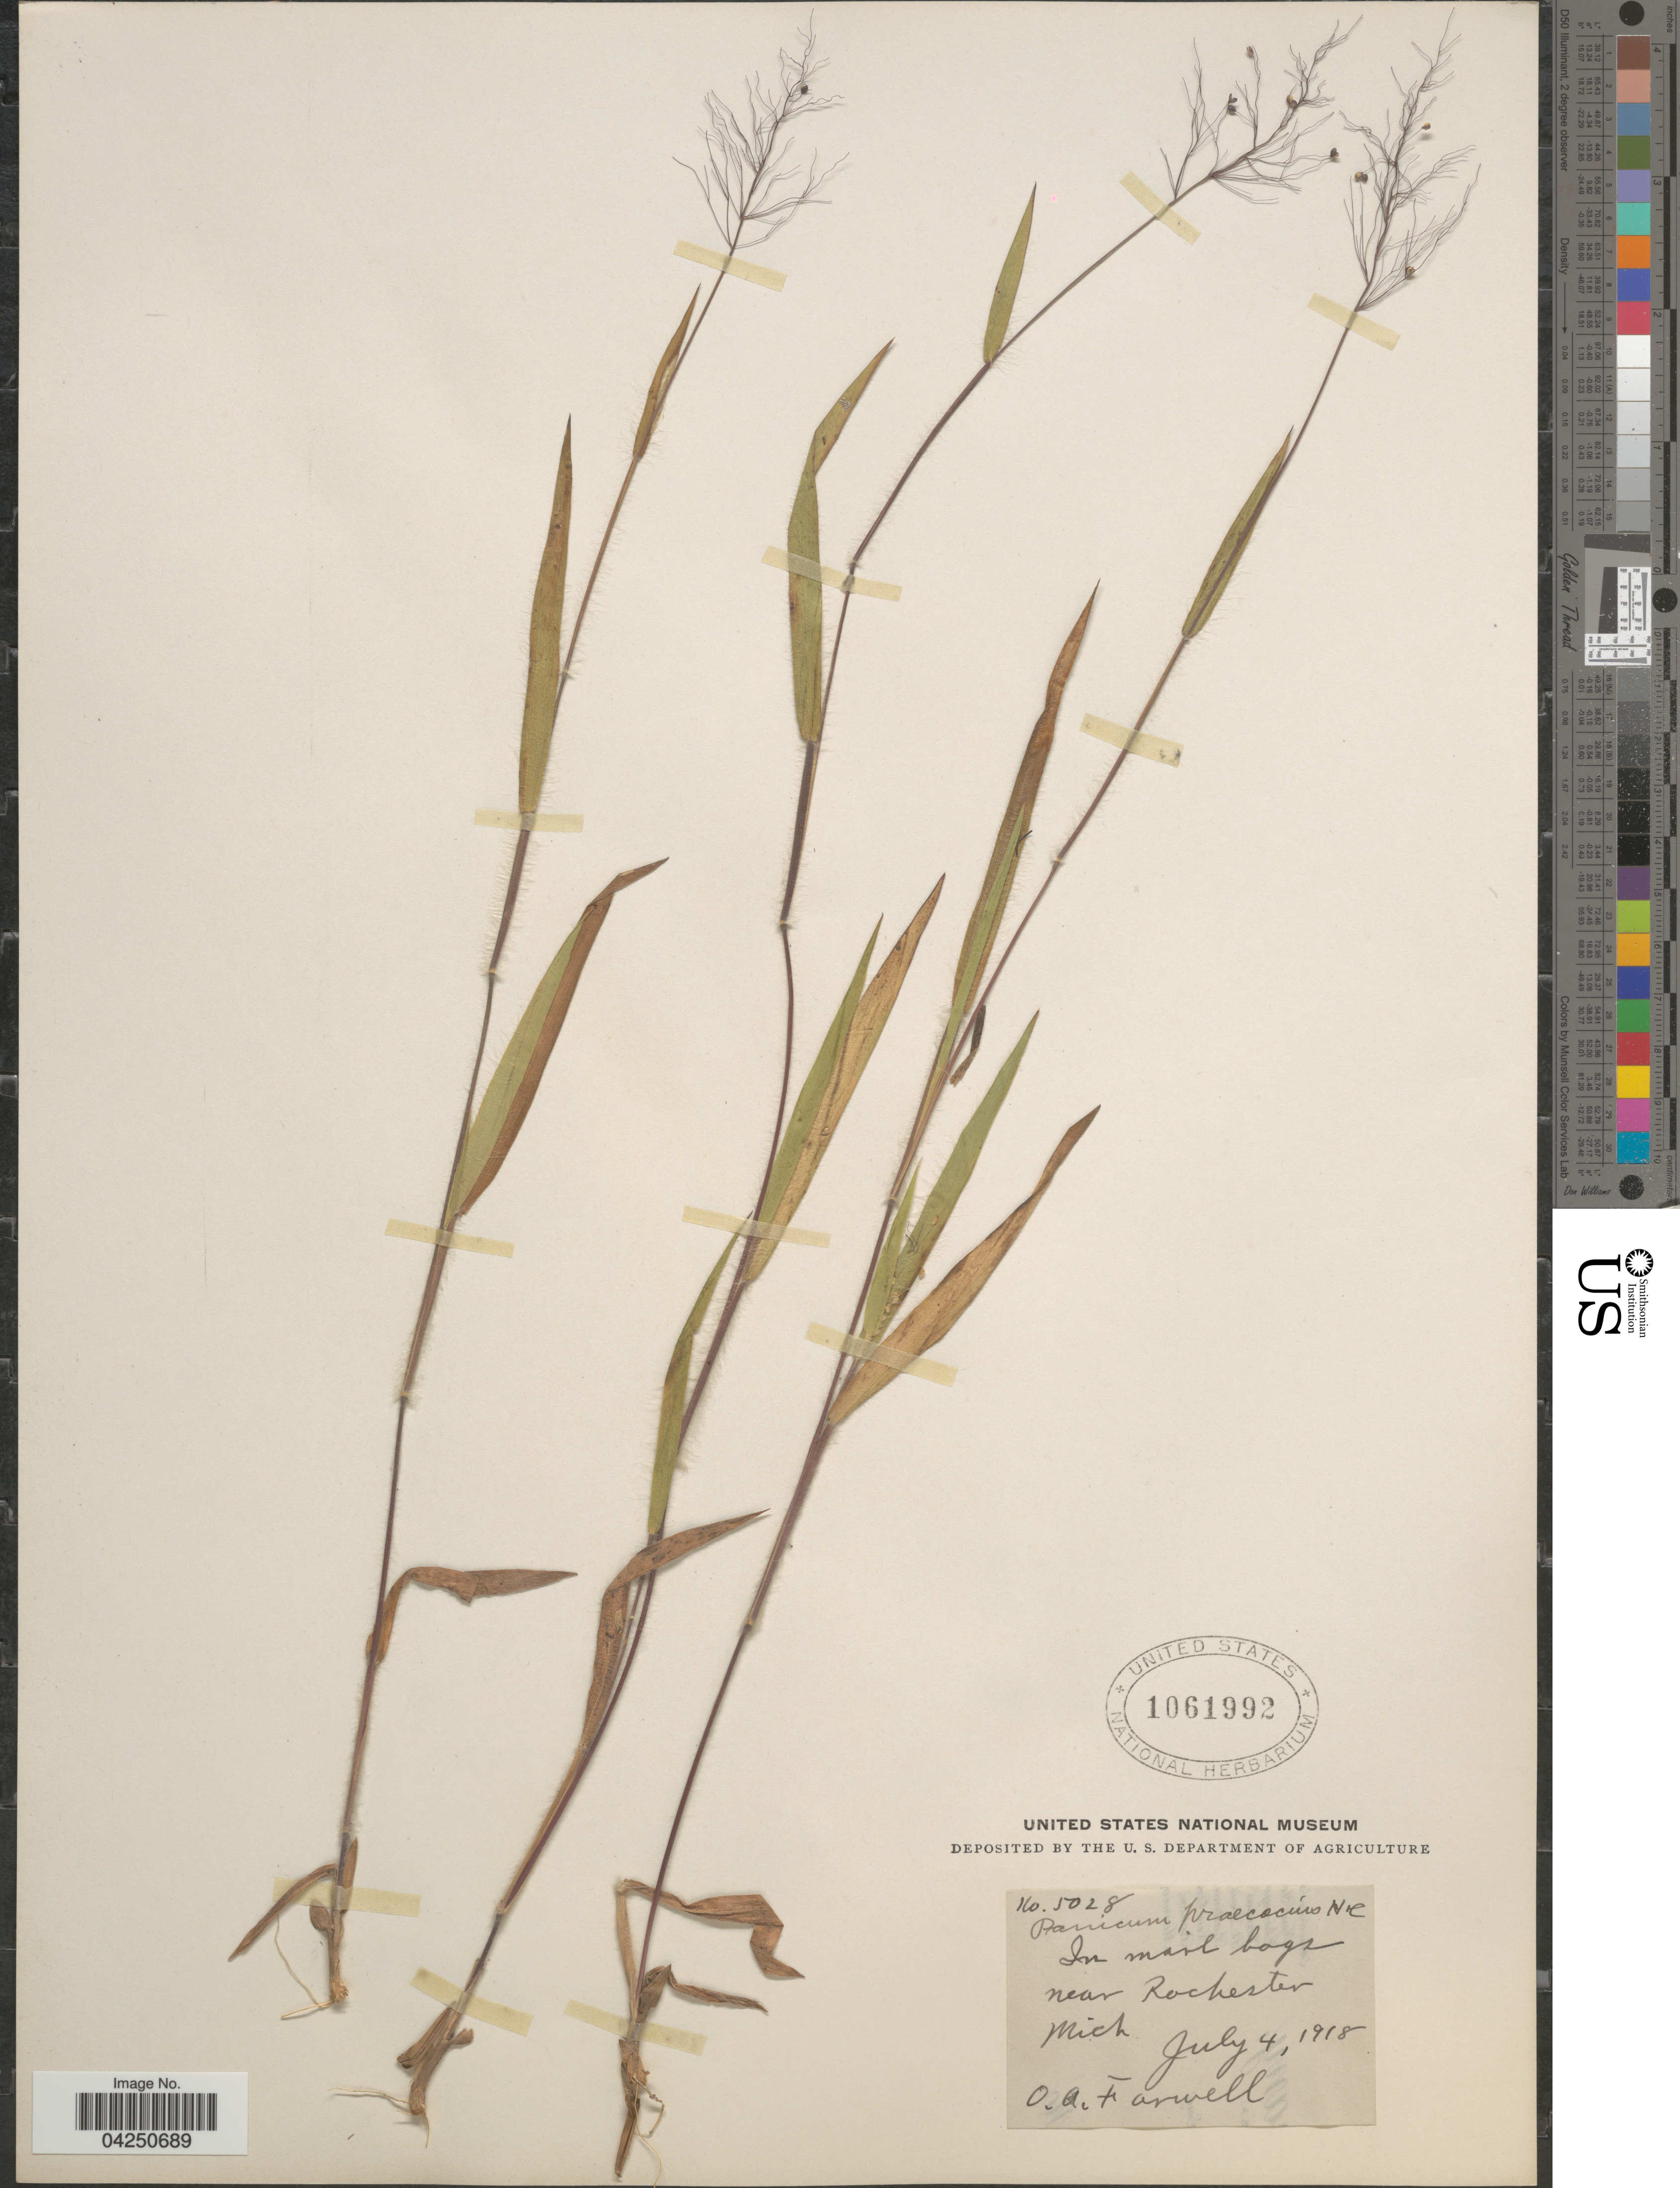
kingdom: Plantae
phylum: Tracheophyta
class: Liliopsida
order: Poales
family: Poaceae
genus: Dichanthelium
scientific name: Dichanthelium acuminatum var. acuminatum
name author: (Sw.) Gould & C.A. Clark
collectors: O. Farwell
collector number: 5028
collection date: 1918-07-04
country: United States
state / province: Michigan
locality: In marl bogs near Rochester.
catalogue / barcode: US 1061992